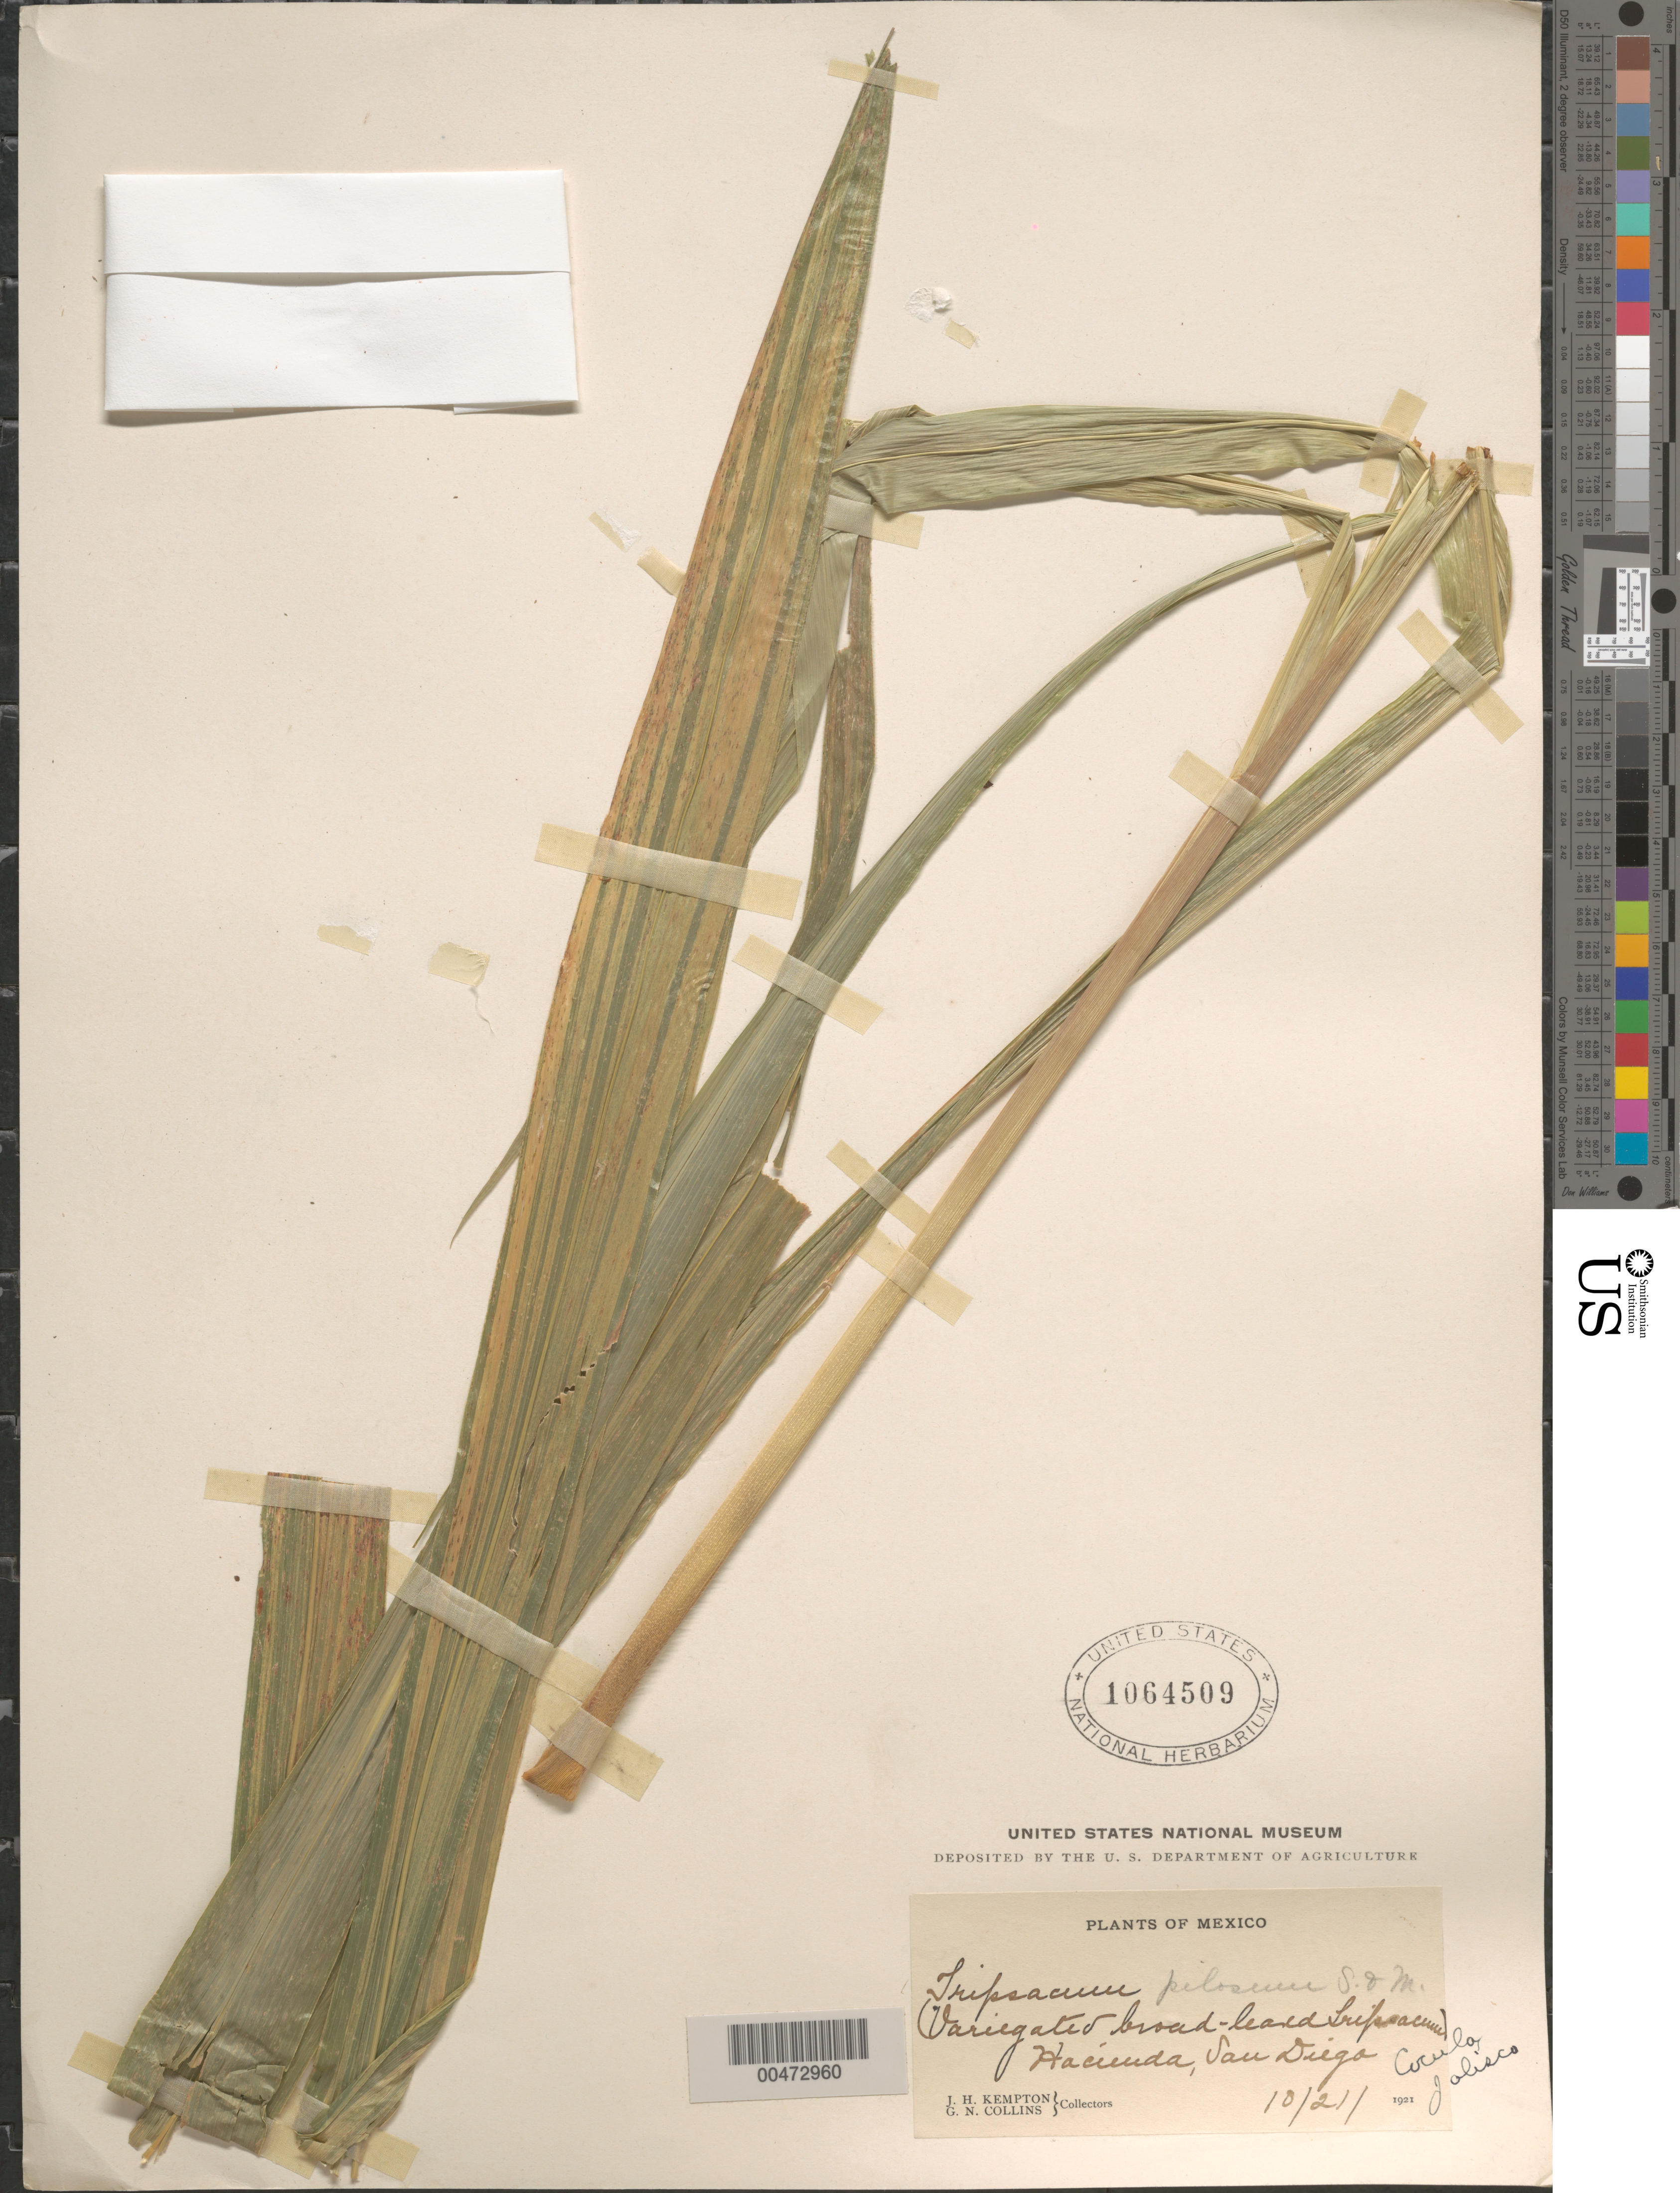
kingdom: Plantae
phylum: Tracheophyta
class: Liliopsida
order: Poales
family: Poaceae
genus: Tripsacum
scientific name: Tripsacum latifolium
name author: Hitchc.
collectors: J. H. Kempton & G. Collins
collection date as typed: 21 Oct 1921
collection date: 1921-10-21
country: Mexico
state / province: Jalisco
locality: Hacienda San Diego, Cocula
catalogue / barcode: US 1064509